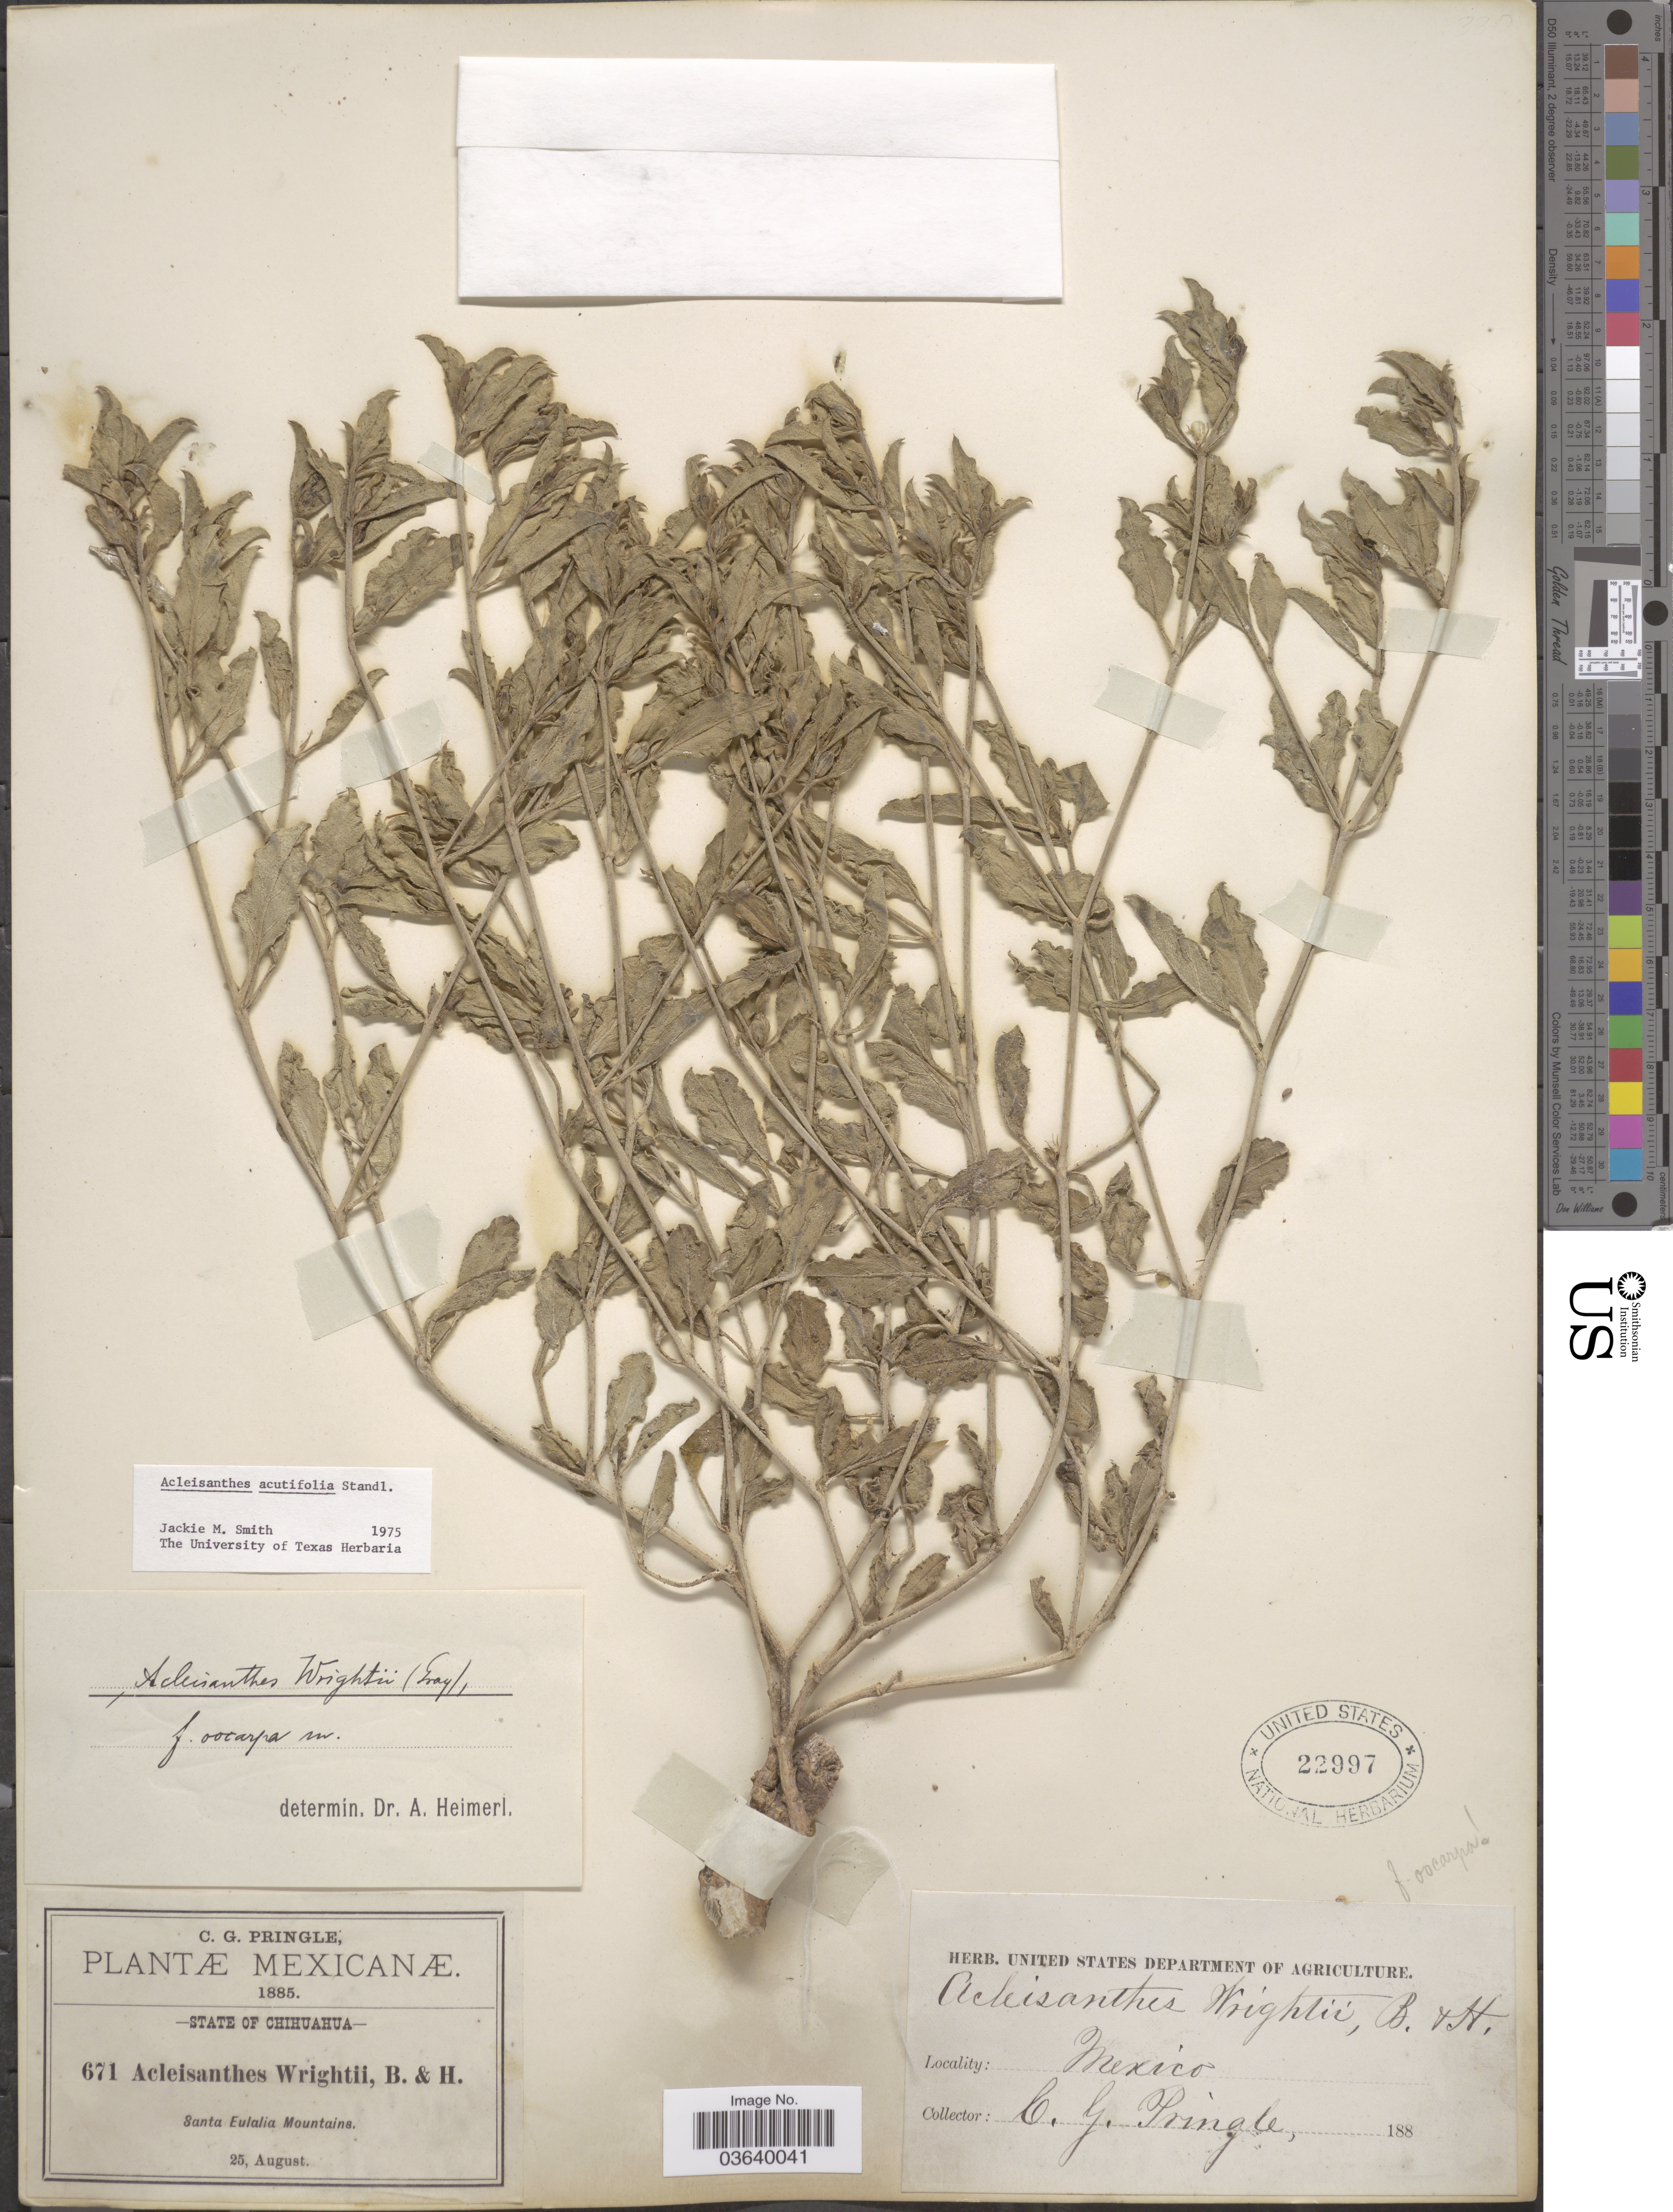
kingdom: Plantae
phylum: Tracheophyta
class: Magnoliopsida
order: Caryophyllales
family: Nyctaginaceae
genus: Acleisanthes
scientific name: Acleisanthes acutifolia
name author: Standl.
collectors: C. G. Pringle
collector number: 671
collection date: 1885-08-25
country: Mexico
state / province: Chihuahua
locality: Santa Eulalia Mountains.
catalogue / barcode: US 22997